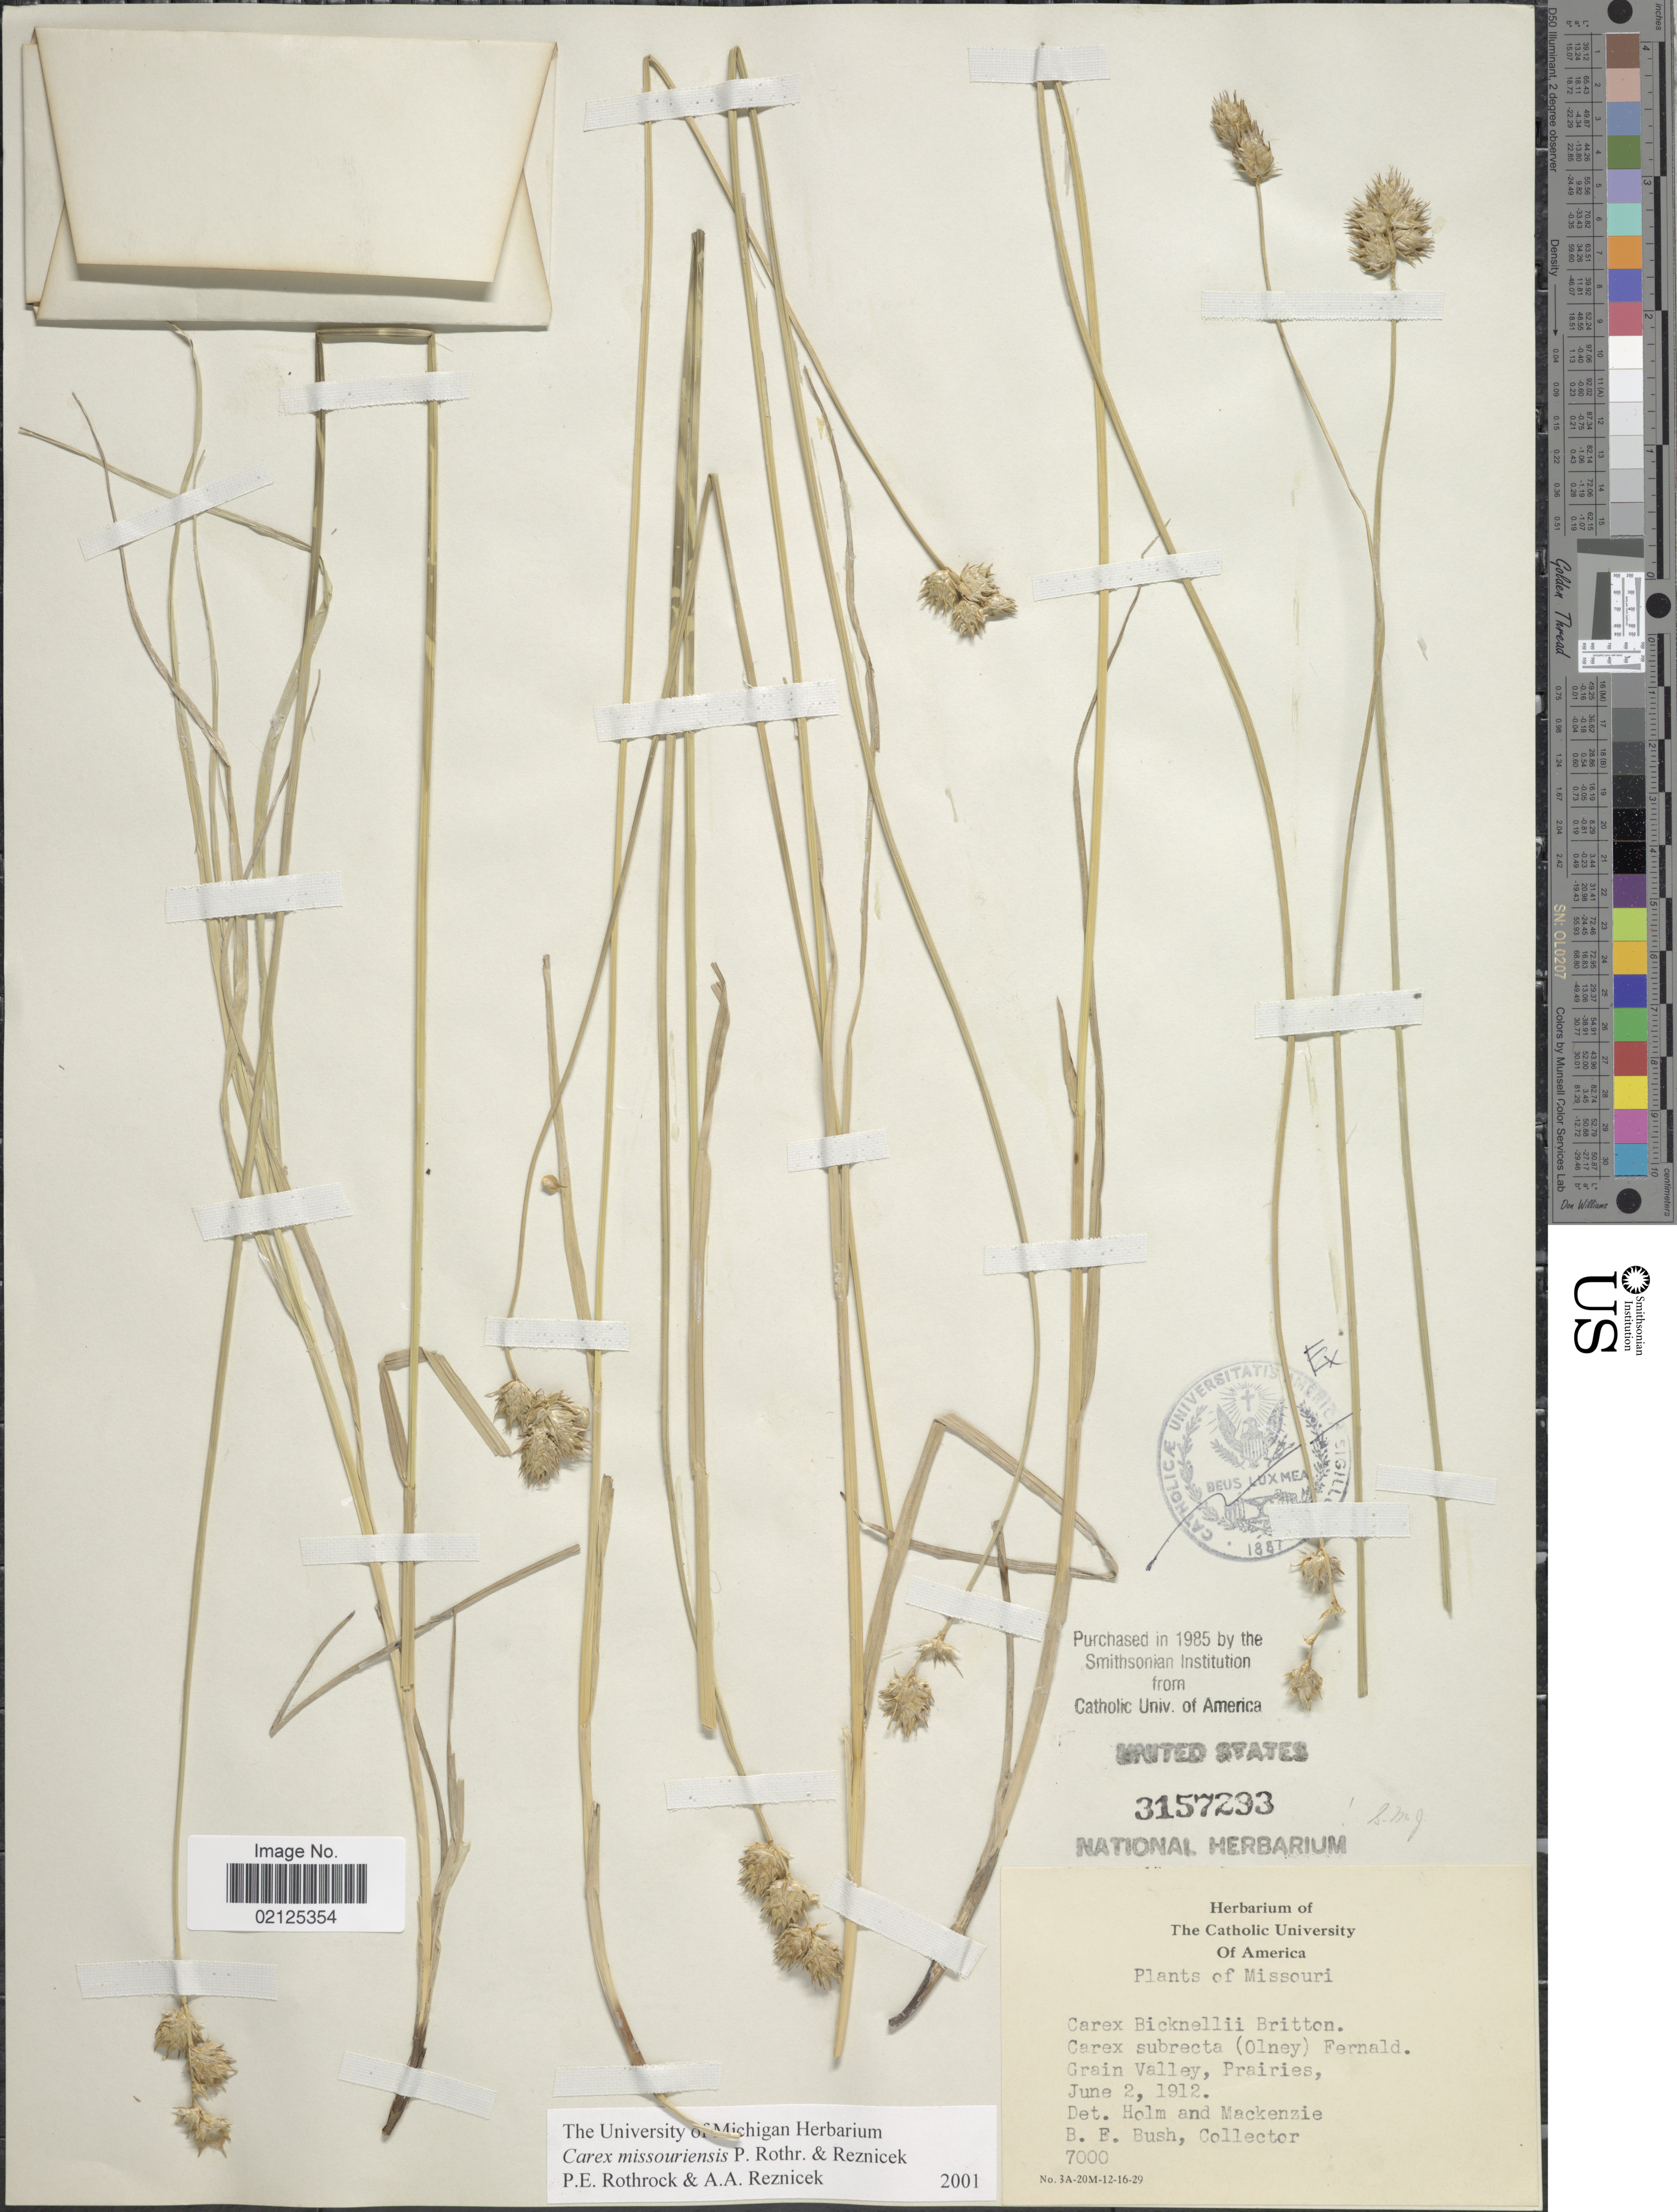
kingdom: Plantae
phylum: Tracheophyta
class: Liliopsida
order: Poales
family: Cyperaceae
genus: Carex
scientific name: Carex missouriensis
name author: P. Rothr. & Reznicek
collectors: B. F. Bush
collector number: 7000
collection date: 1912-06-02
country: United States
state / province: Missouri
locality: Grain Valley, Prairies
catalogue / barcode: US 3157293